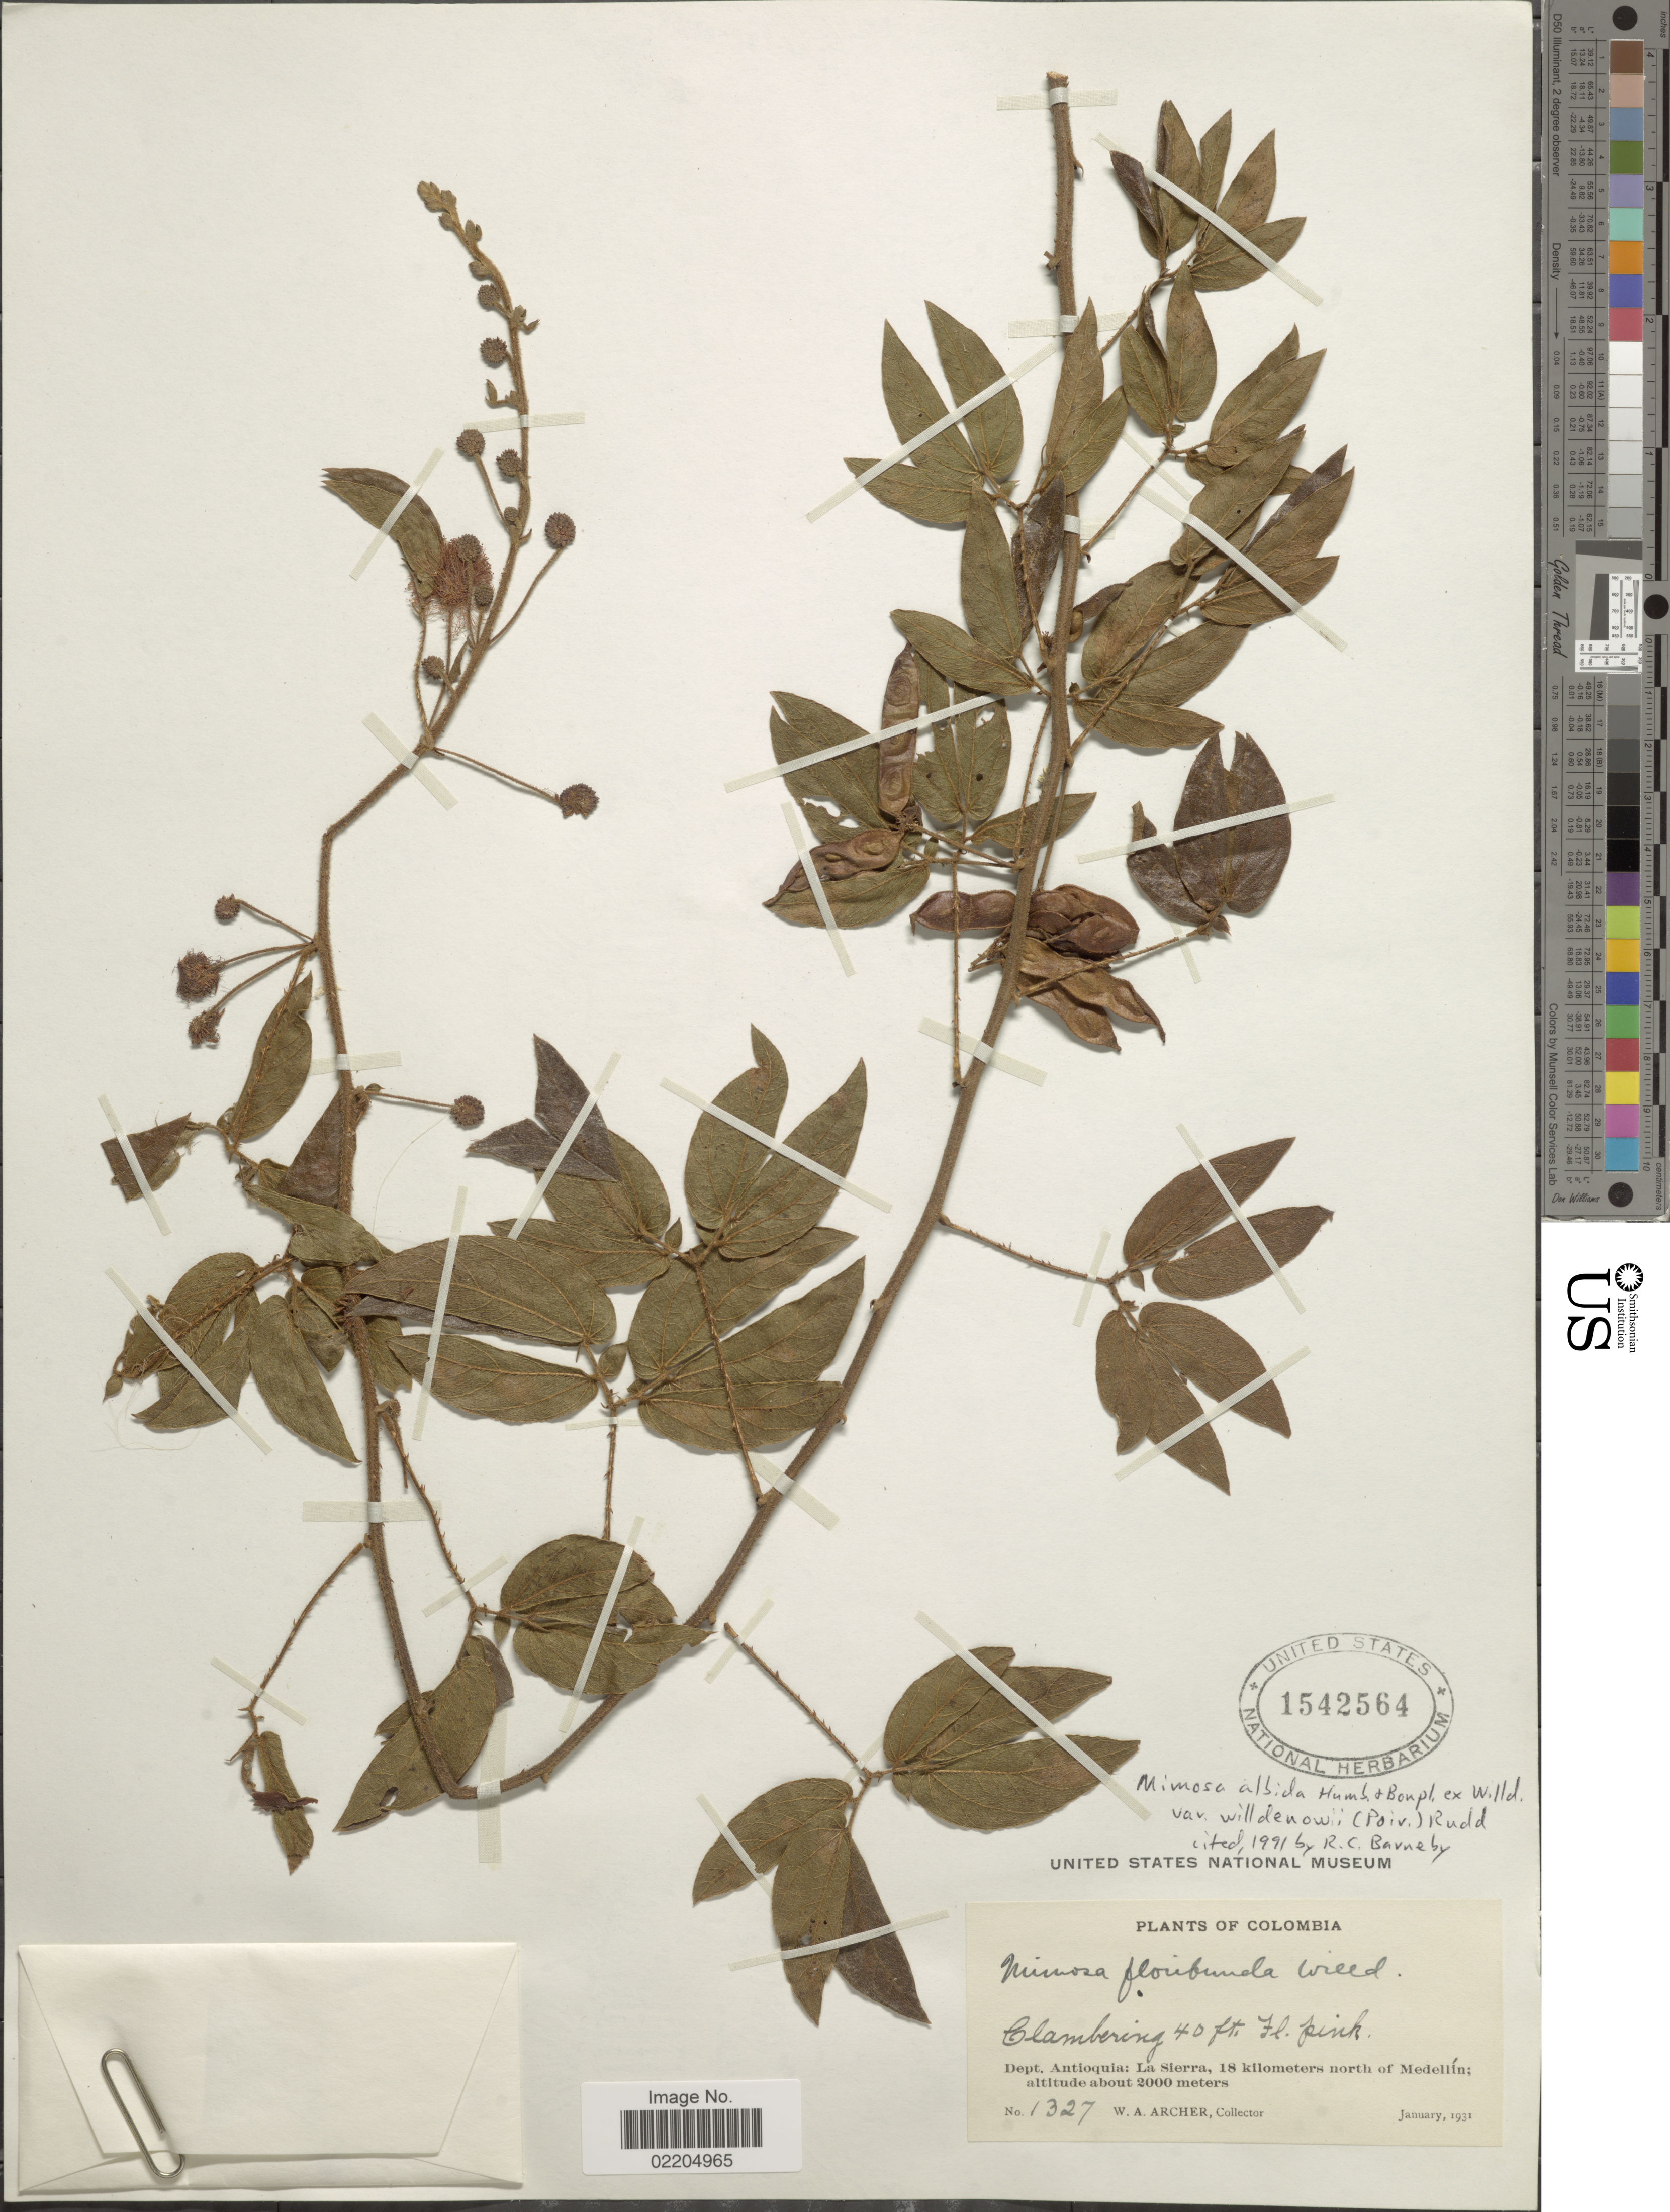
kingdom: Plantae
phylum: Tracheophyta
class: Magnoliopsida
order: Fabales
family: Fabaceae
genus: Mimosa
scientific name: Mimosa albida var. willdenowii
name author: (Poir.) Rudd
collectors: W. A. Archer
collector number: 1327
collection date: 1931-01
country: Colombia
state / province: Antioquia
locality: La Sierra, 18 kilometers north of Medellin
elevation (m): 2000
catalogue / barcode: US 1542564